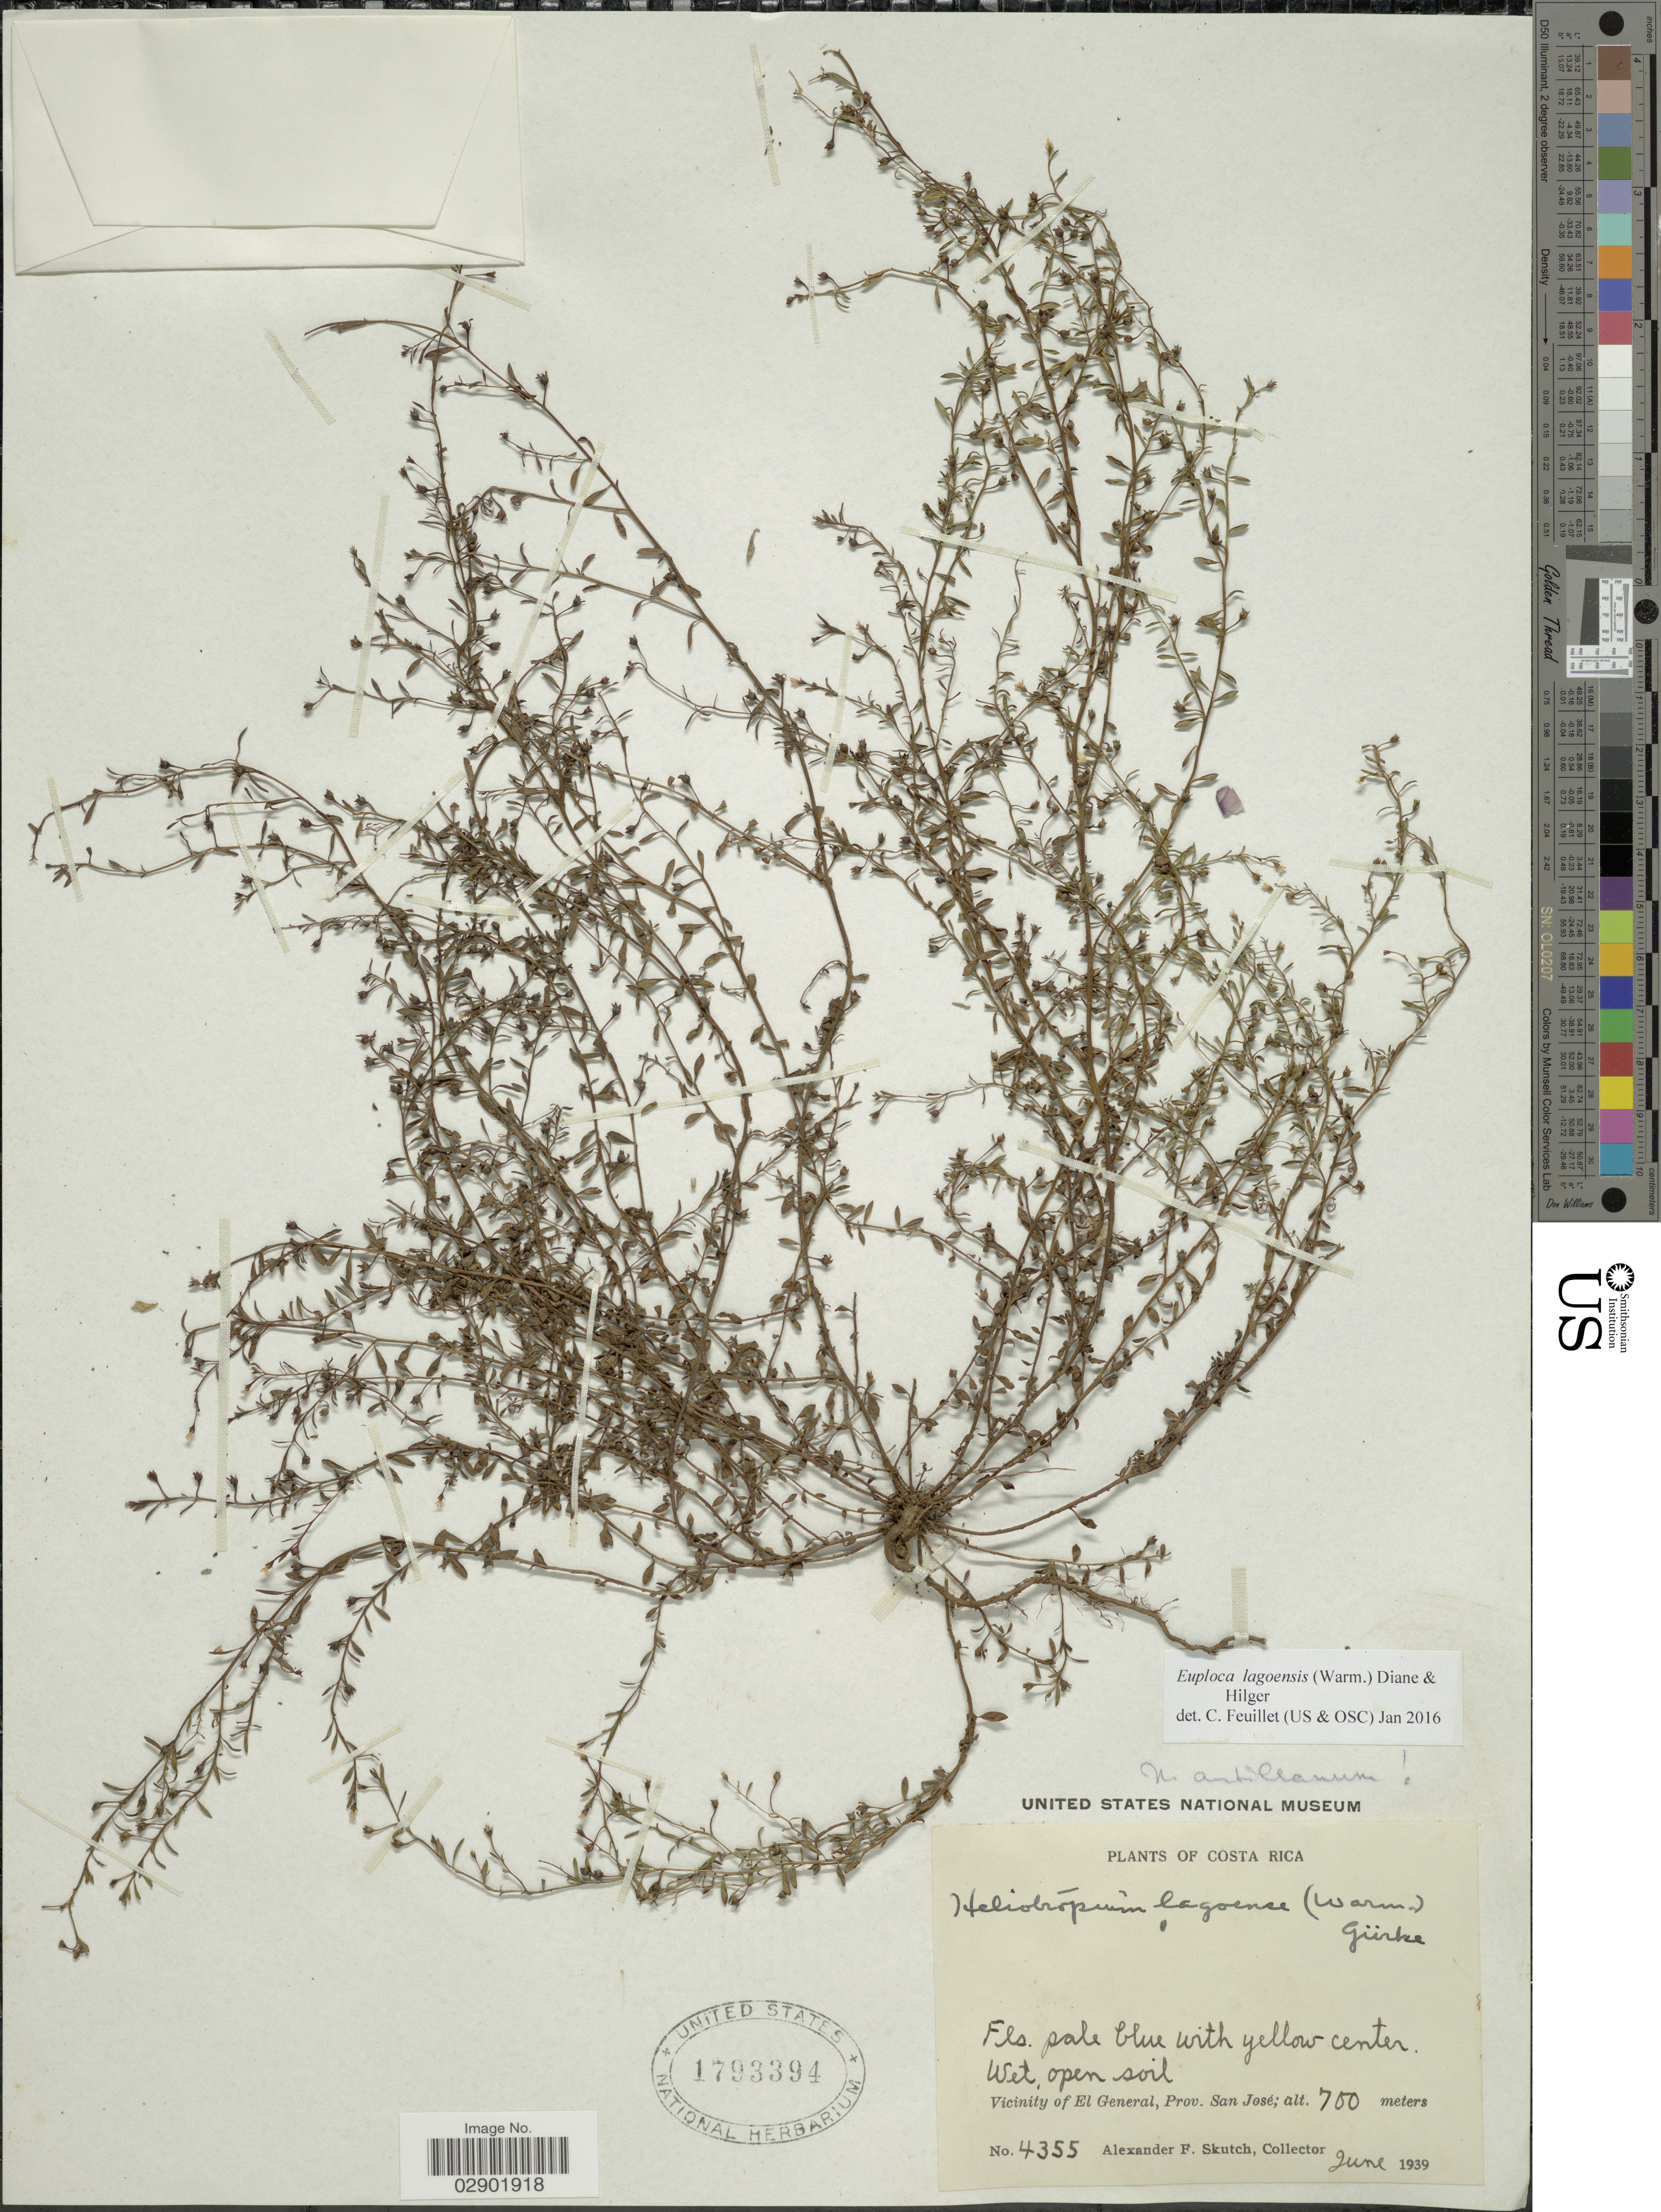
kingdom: Plantae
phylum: Tracheophyta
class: Magnoliopsida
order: Boraginales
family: Heliotropiaceae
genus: Euploca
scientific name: Euploca lagoensis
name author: (Mill.) Diane & Hilger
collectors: A. F. Skutch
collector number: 4355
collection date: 1939-06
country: Costa Rica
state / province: San José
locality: Vicinity of El General.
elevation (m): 700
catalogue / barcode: US 1793394